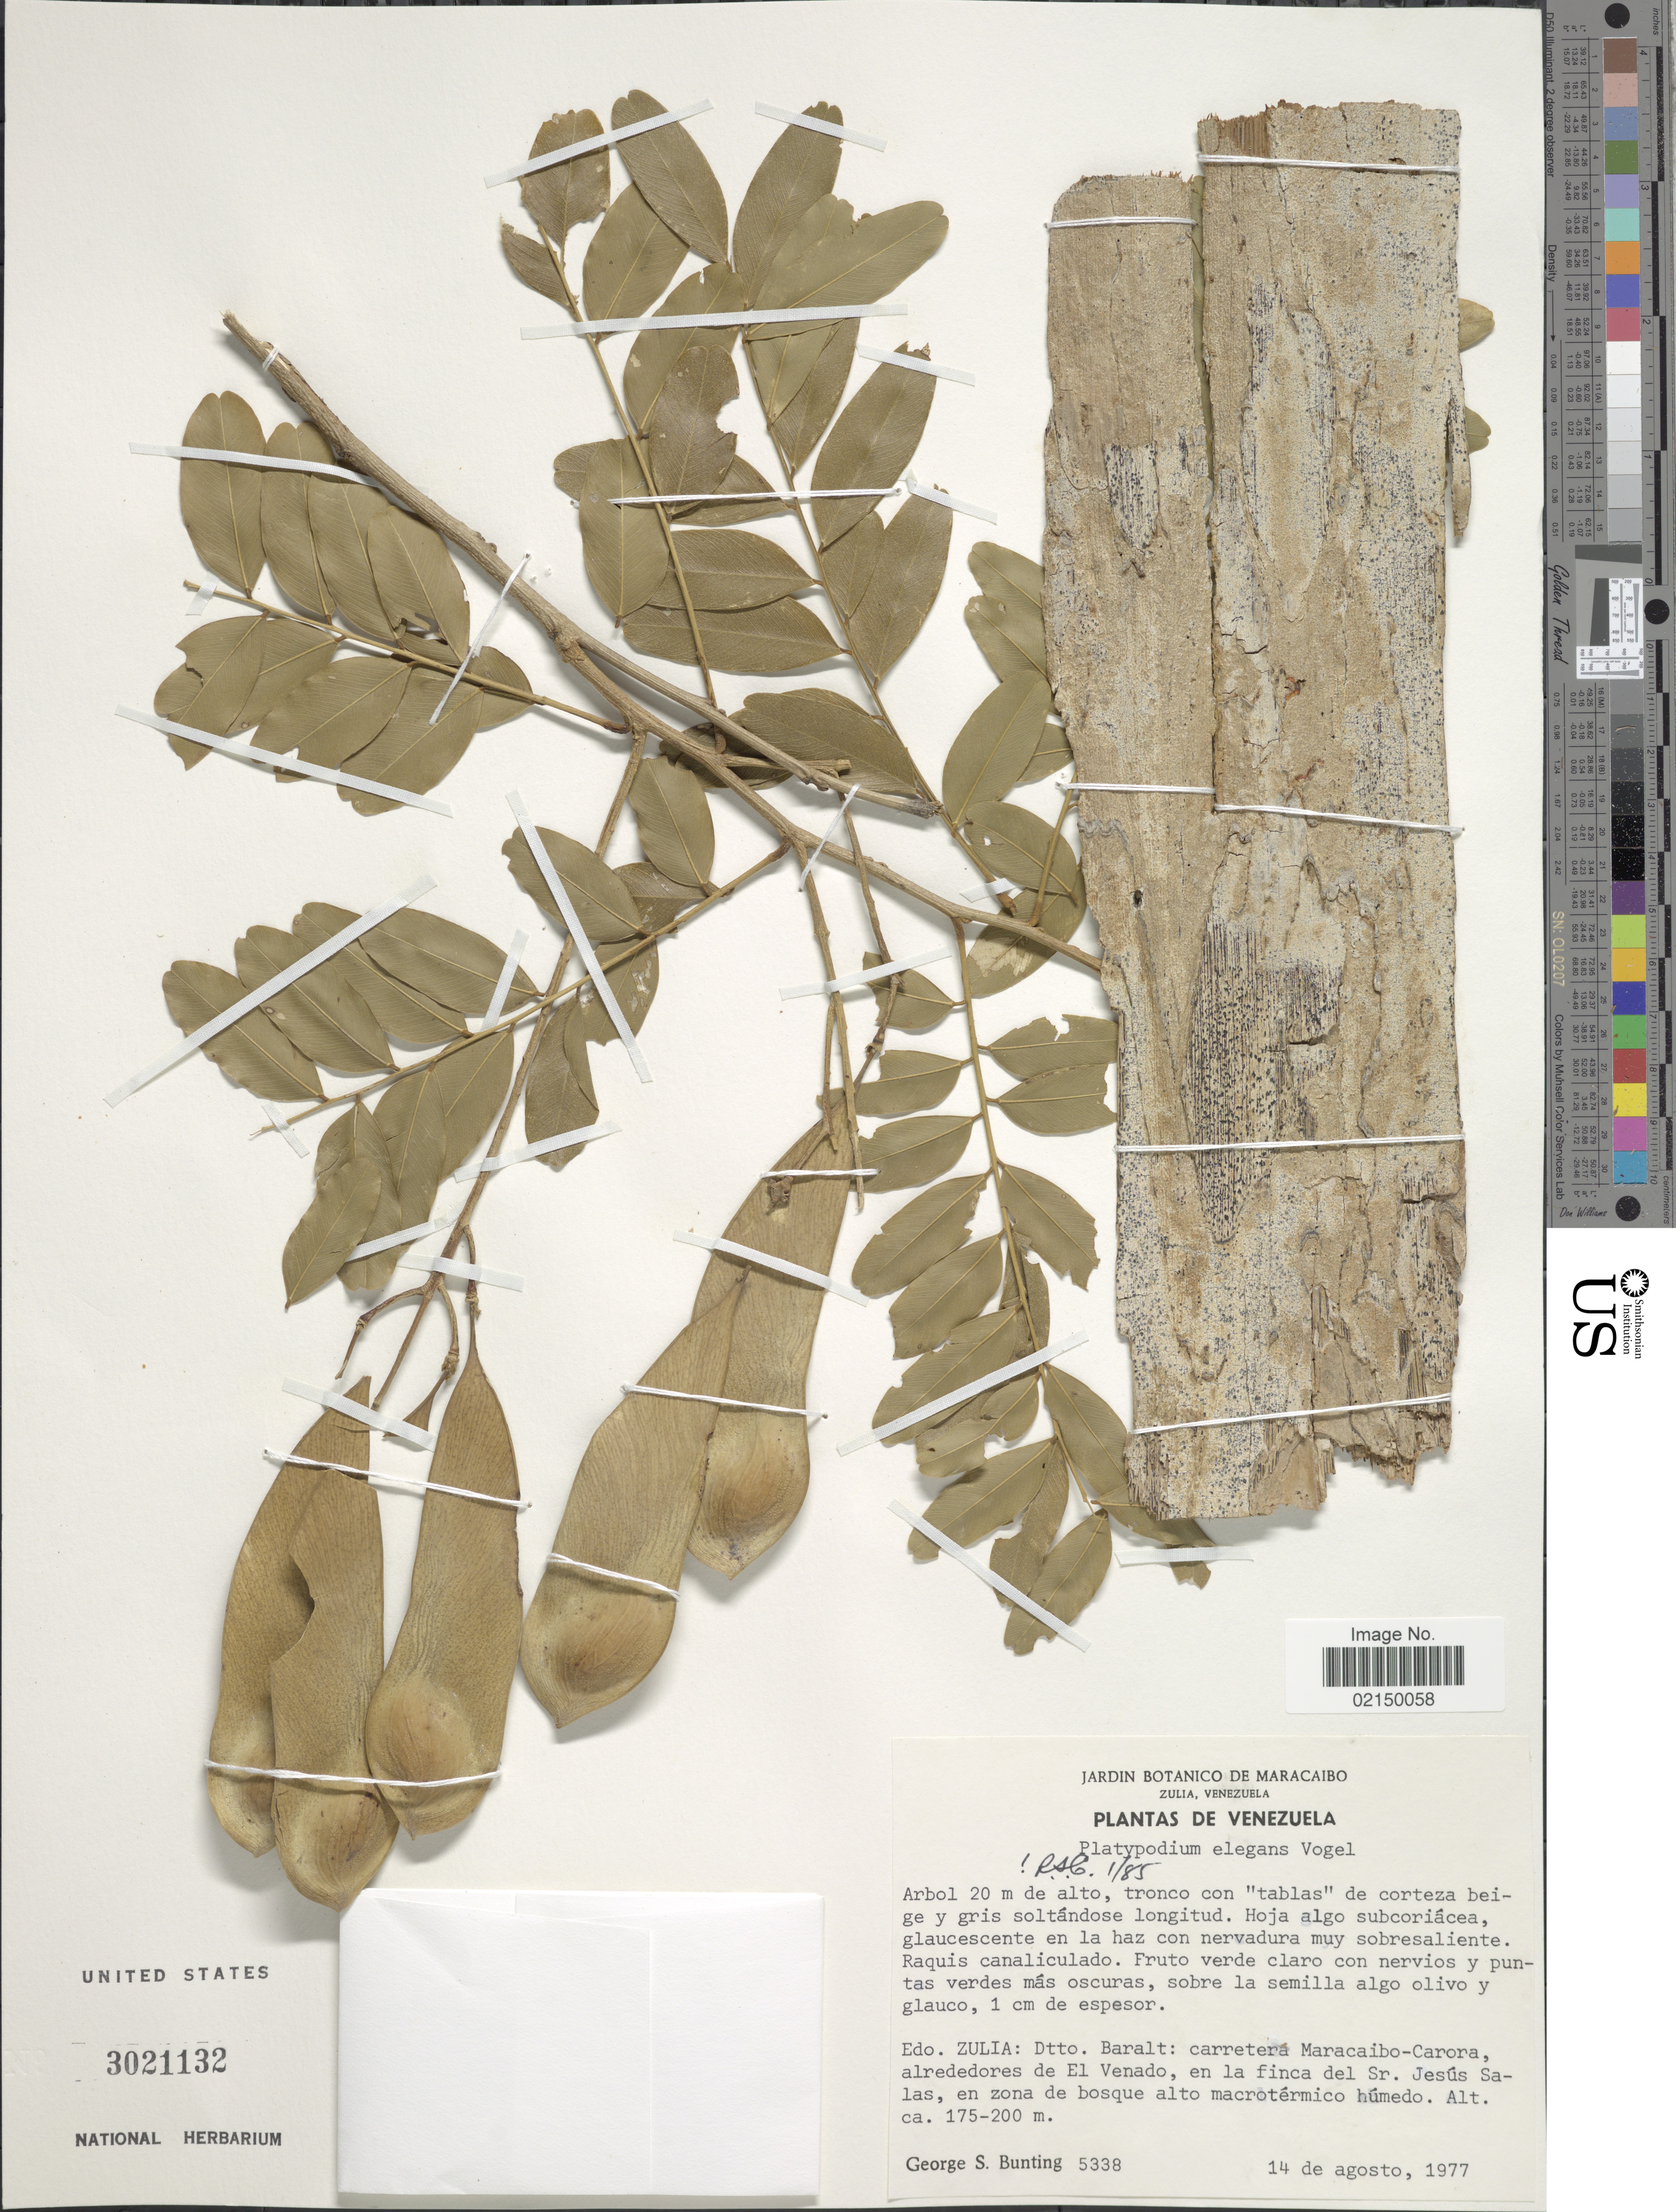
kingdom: Plantae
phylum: Tracheophyta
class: Magnoliopsida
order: Fabales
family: Fabaceae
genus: Platypodium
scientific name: Platypodium elegans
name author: Vogel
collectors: G. S. Bunting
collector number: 5338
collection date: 1977-08-14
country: Venezuela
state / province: Zulia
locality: Dtto. Baralt: carretera Maracaibo-Carora, alrededores de El Venado, en la finca del Sr. Jesus Salas, en zona de bosque alto macrotermico humedo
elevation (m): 175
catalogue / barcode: US 3021132